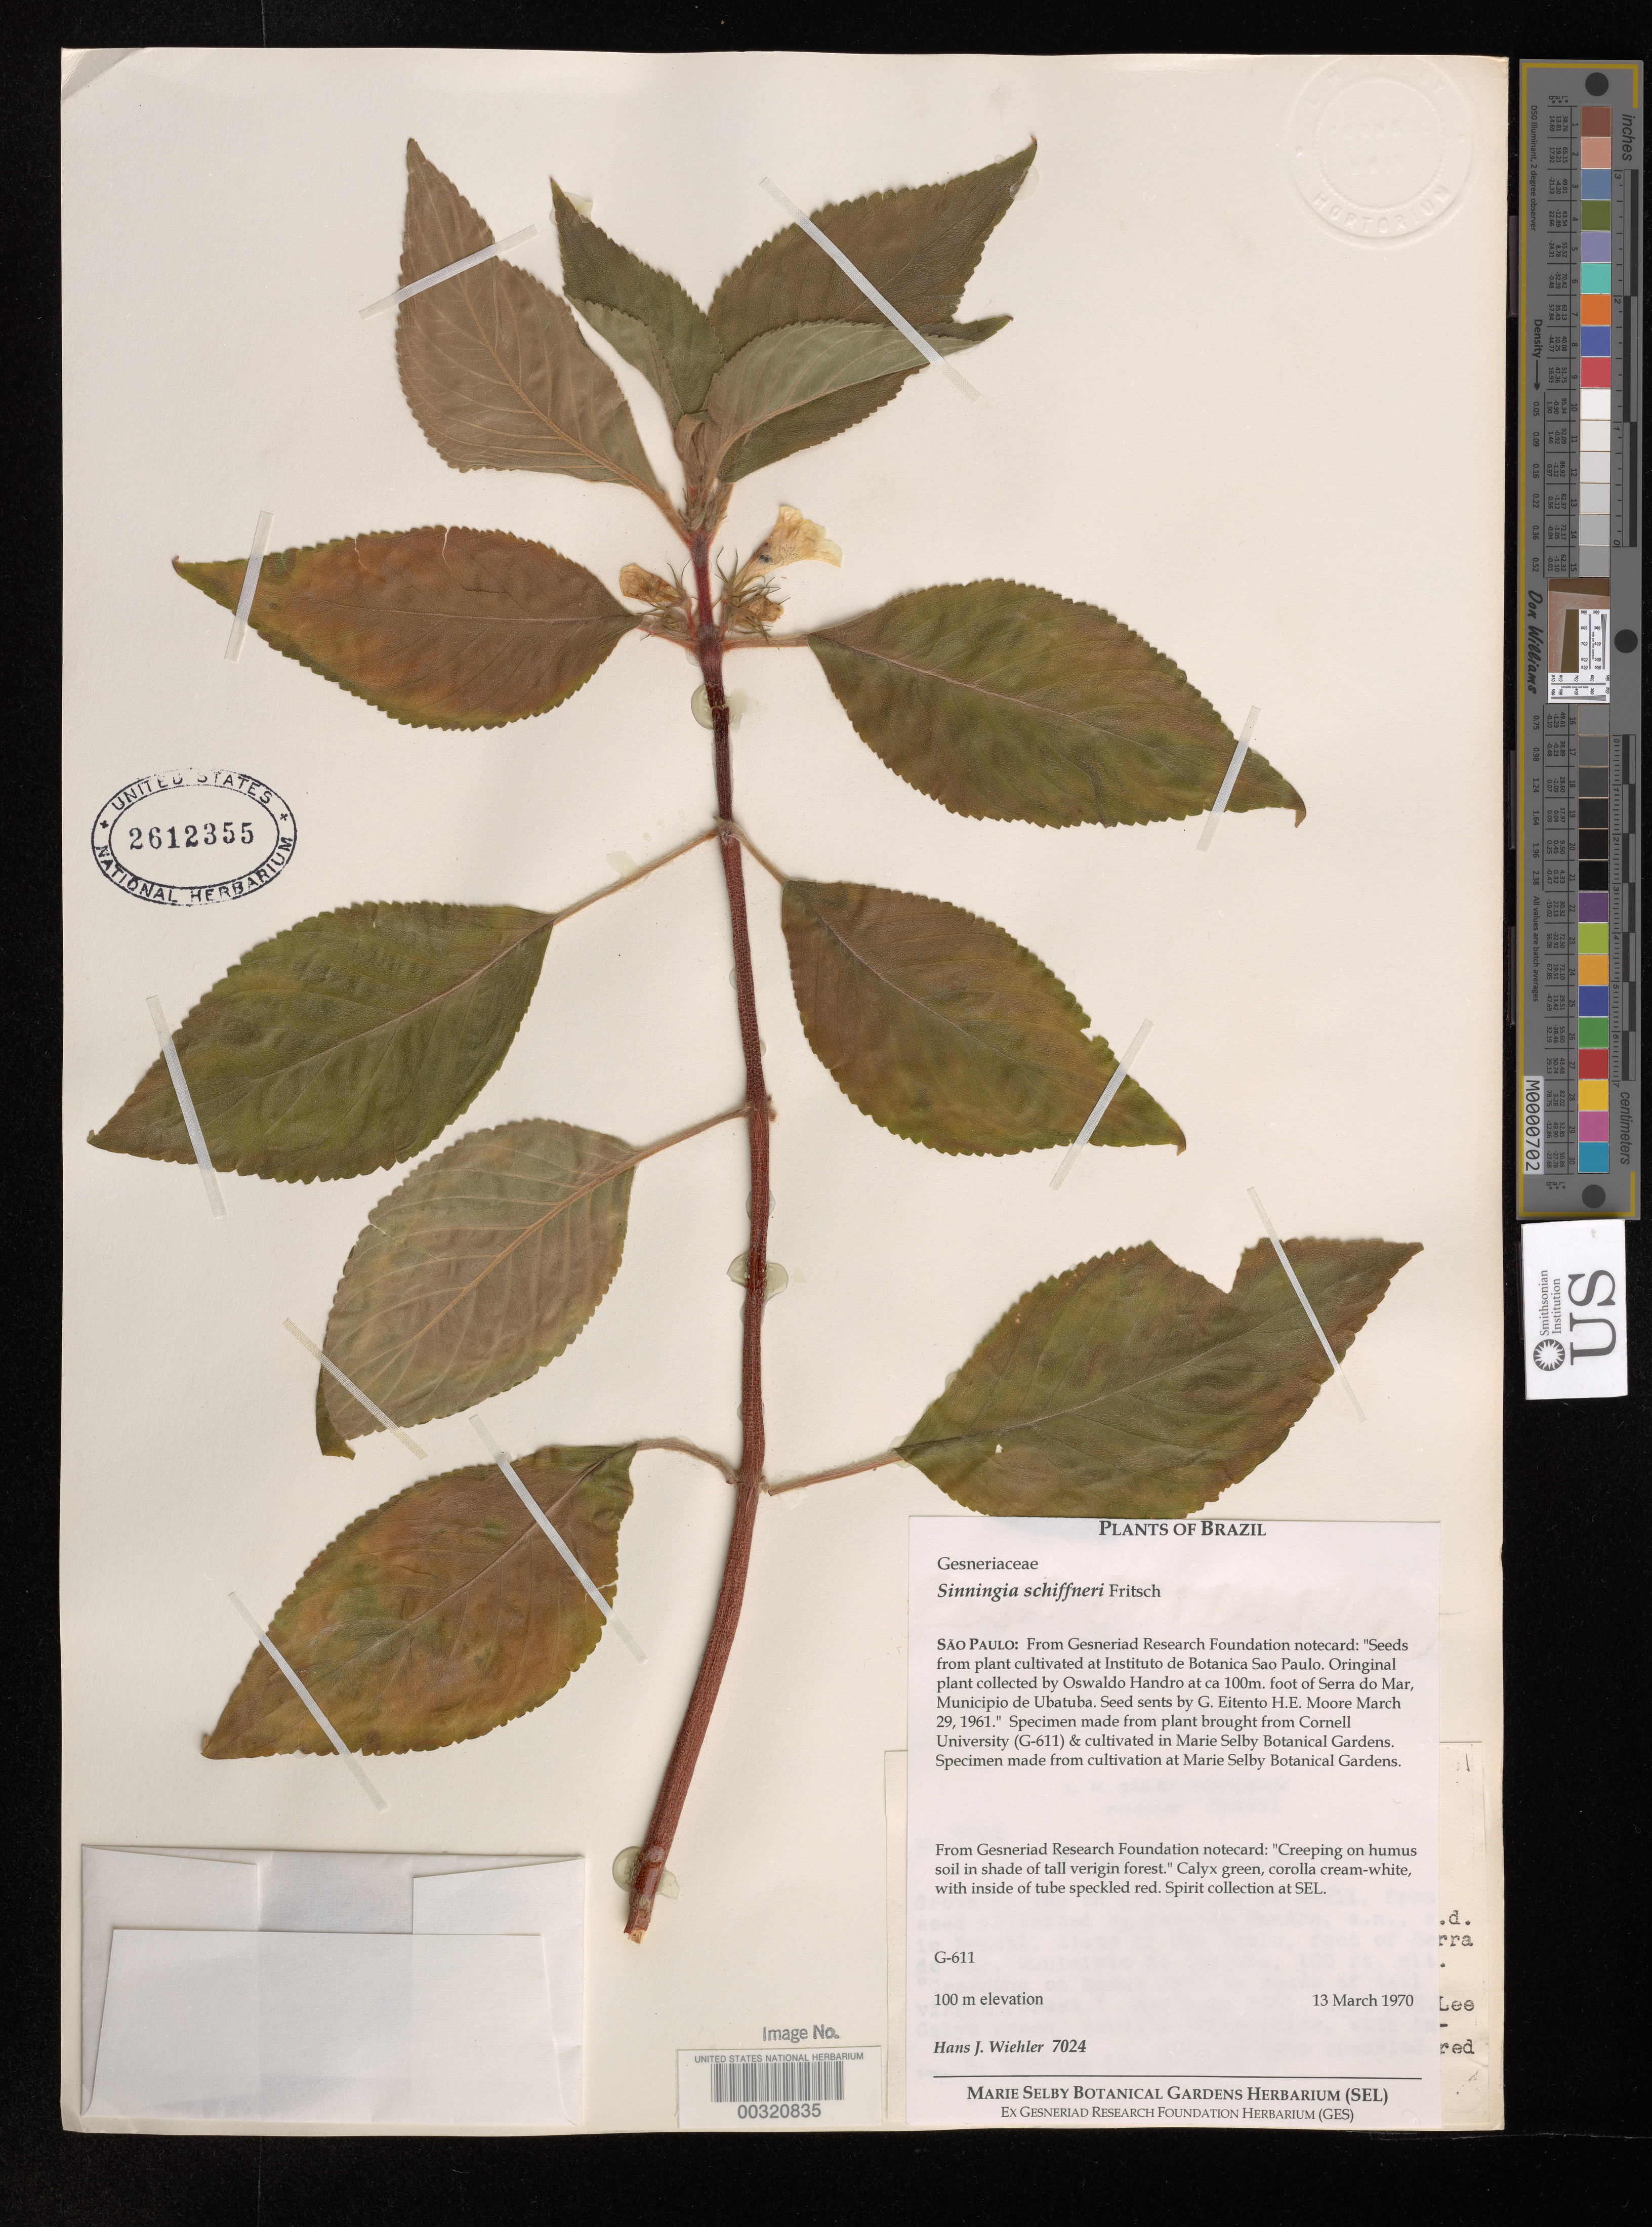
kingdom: Plantae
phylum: Tracheophyta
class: Magnoliopsida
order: Lamiales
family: Gesneriaceae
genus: Sinningia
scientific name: Sinningia schiffneri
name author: Fritsch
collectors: H. J. Wiehler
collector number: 7024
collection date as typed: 13 March 1970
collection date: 1970-03-13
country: United States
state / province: Florida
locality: Marie Selby Botanical Gardens.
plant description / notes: Grown at the BH greenhouse as G-611 and cultivated in Marie Selby Botanical Gardens, from seed collected by Oswaldo Handro, s.n., s.d. in Brazil, State of Sao Paulo, foot of Serra do Mar, Municipio de Ubatuba, 100 ft. alt. "creeping on humus soil in shade of tall virgin forest;" rec'd in 1961; n=13 (R.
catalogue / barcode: US 2612355